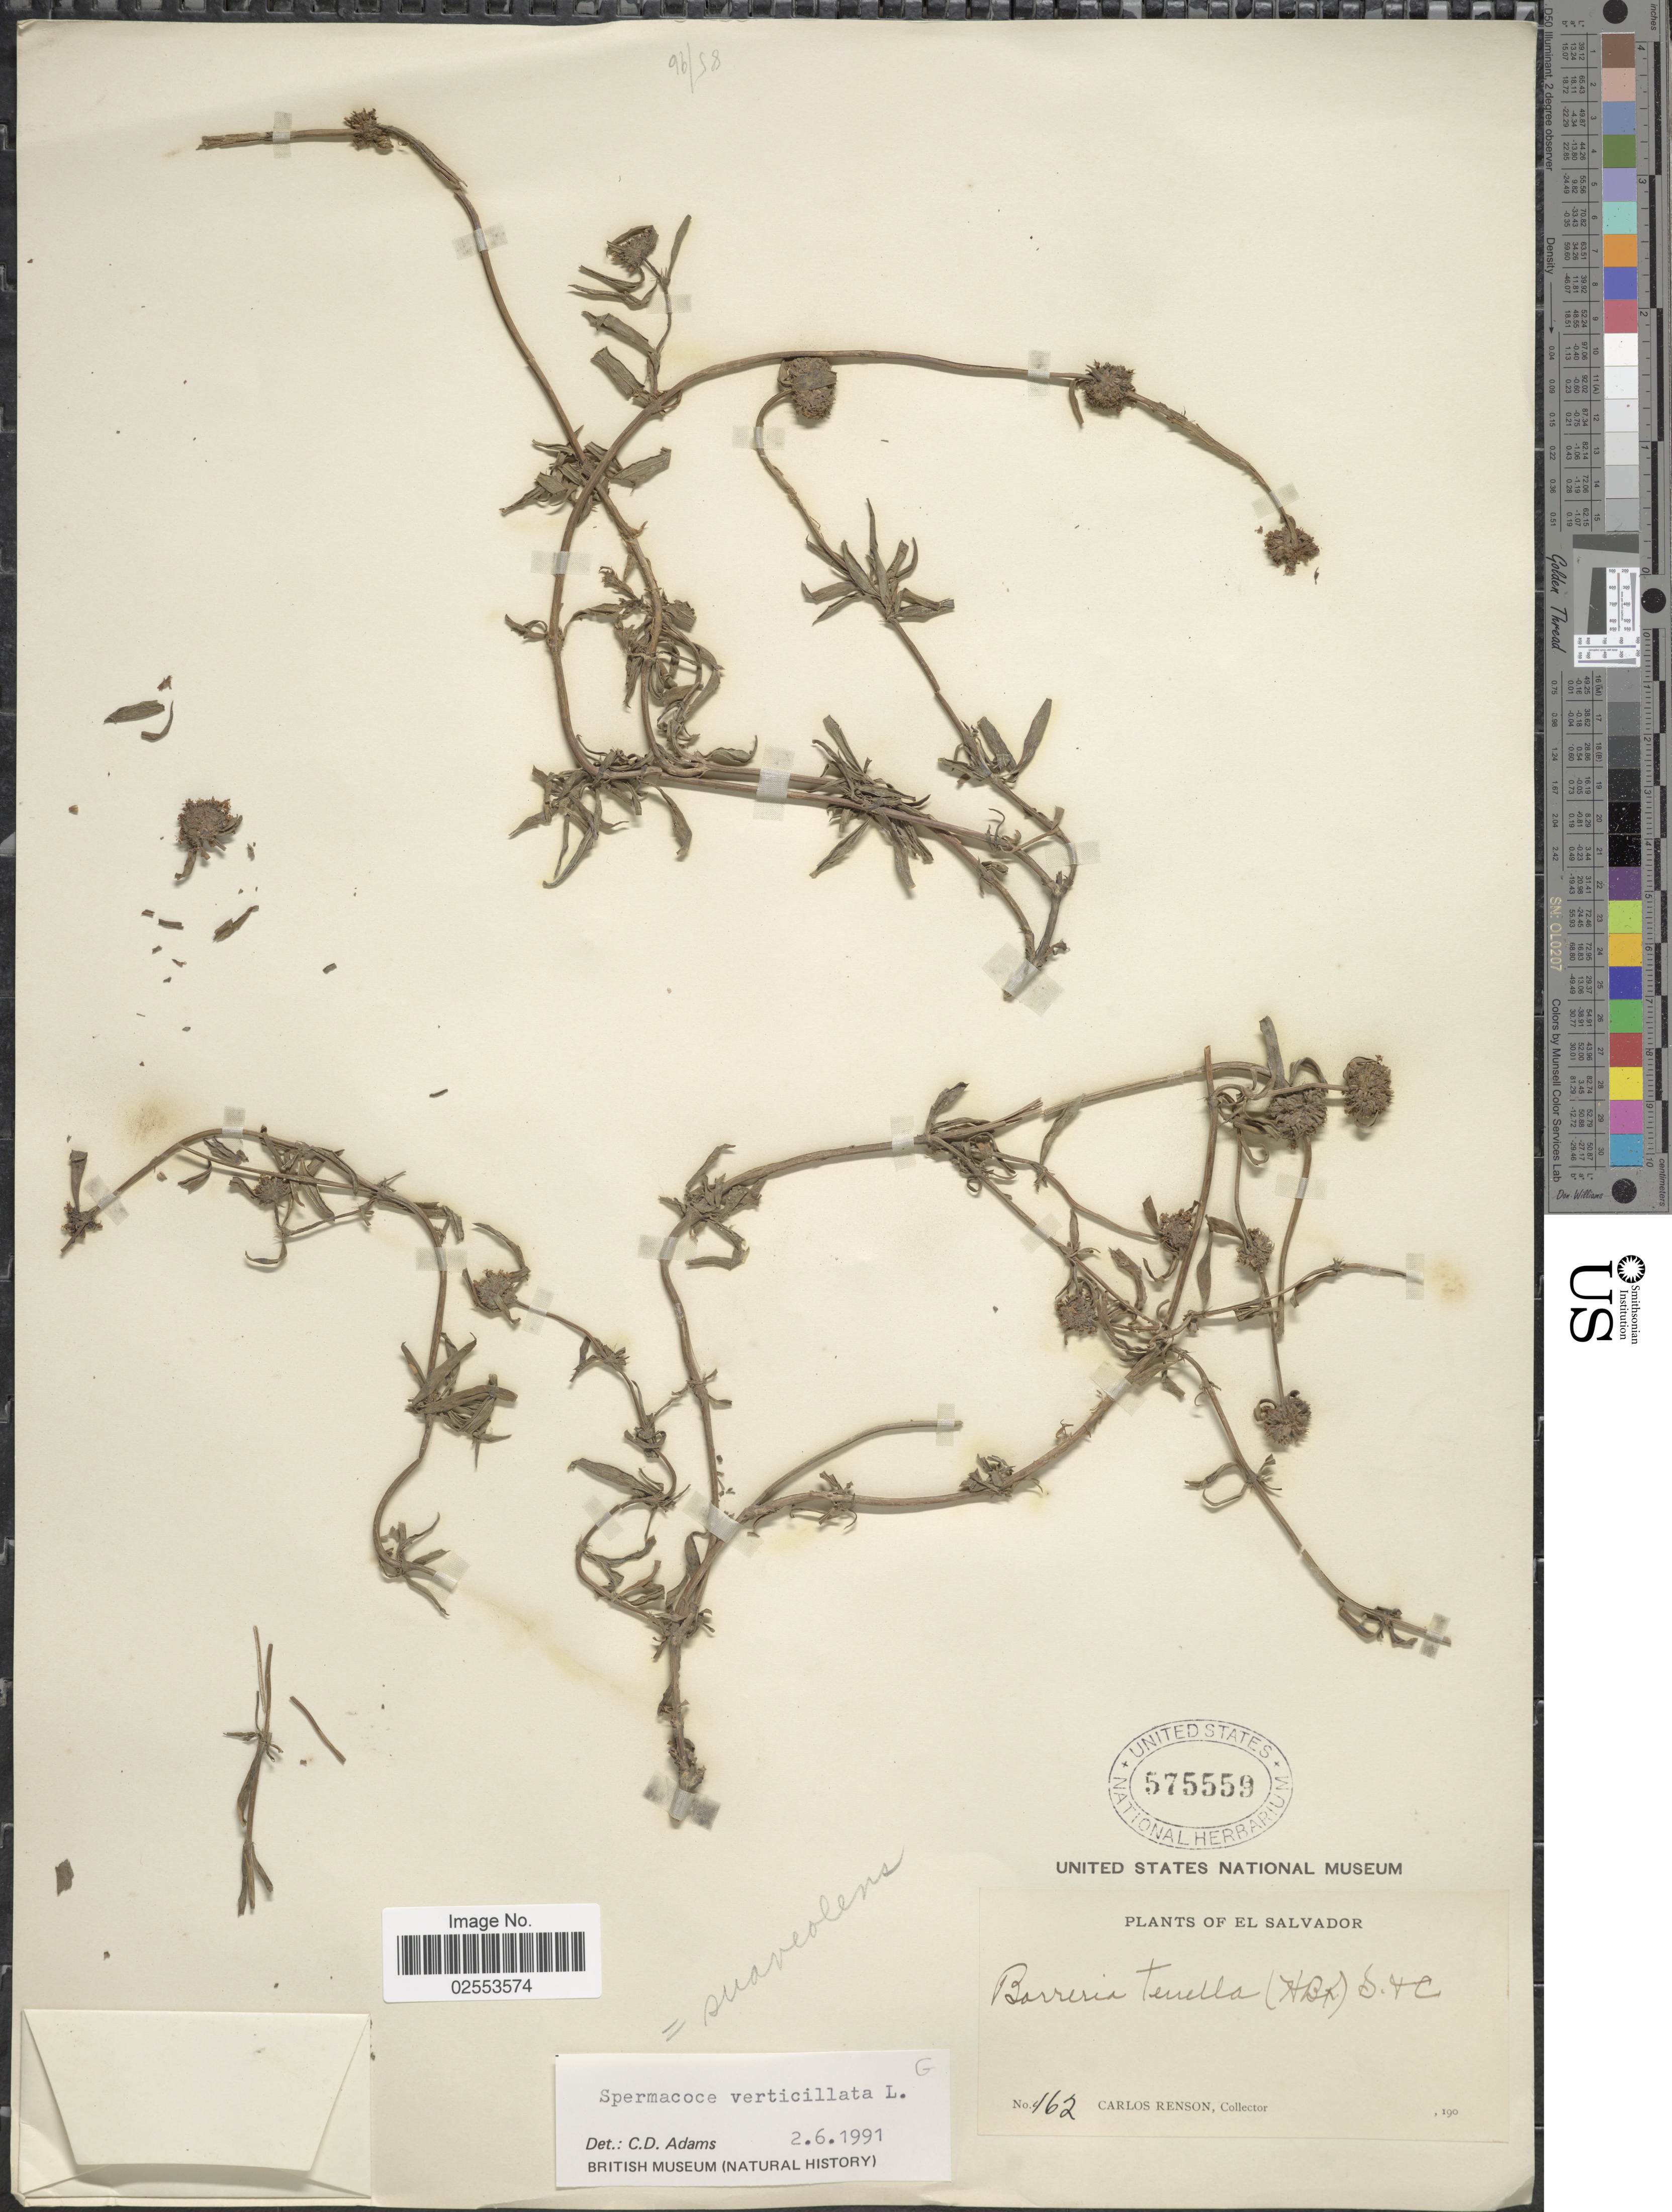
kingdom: Plantae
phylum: Tracheophyta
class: Magnoliopsida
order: Gentianales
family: Rubiaceae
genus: Spermacoce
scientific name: Spermacoce verticillata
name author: L.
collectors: C. Renson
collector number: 162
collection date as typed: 190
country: El Salvador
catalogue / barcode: US 575559